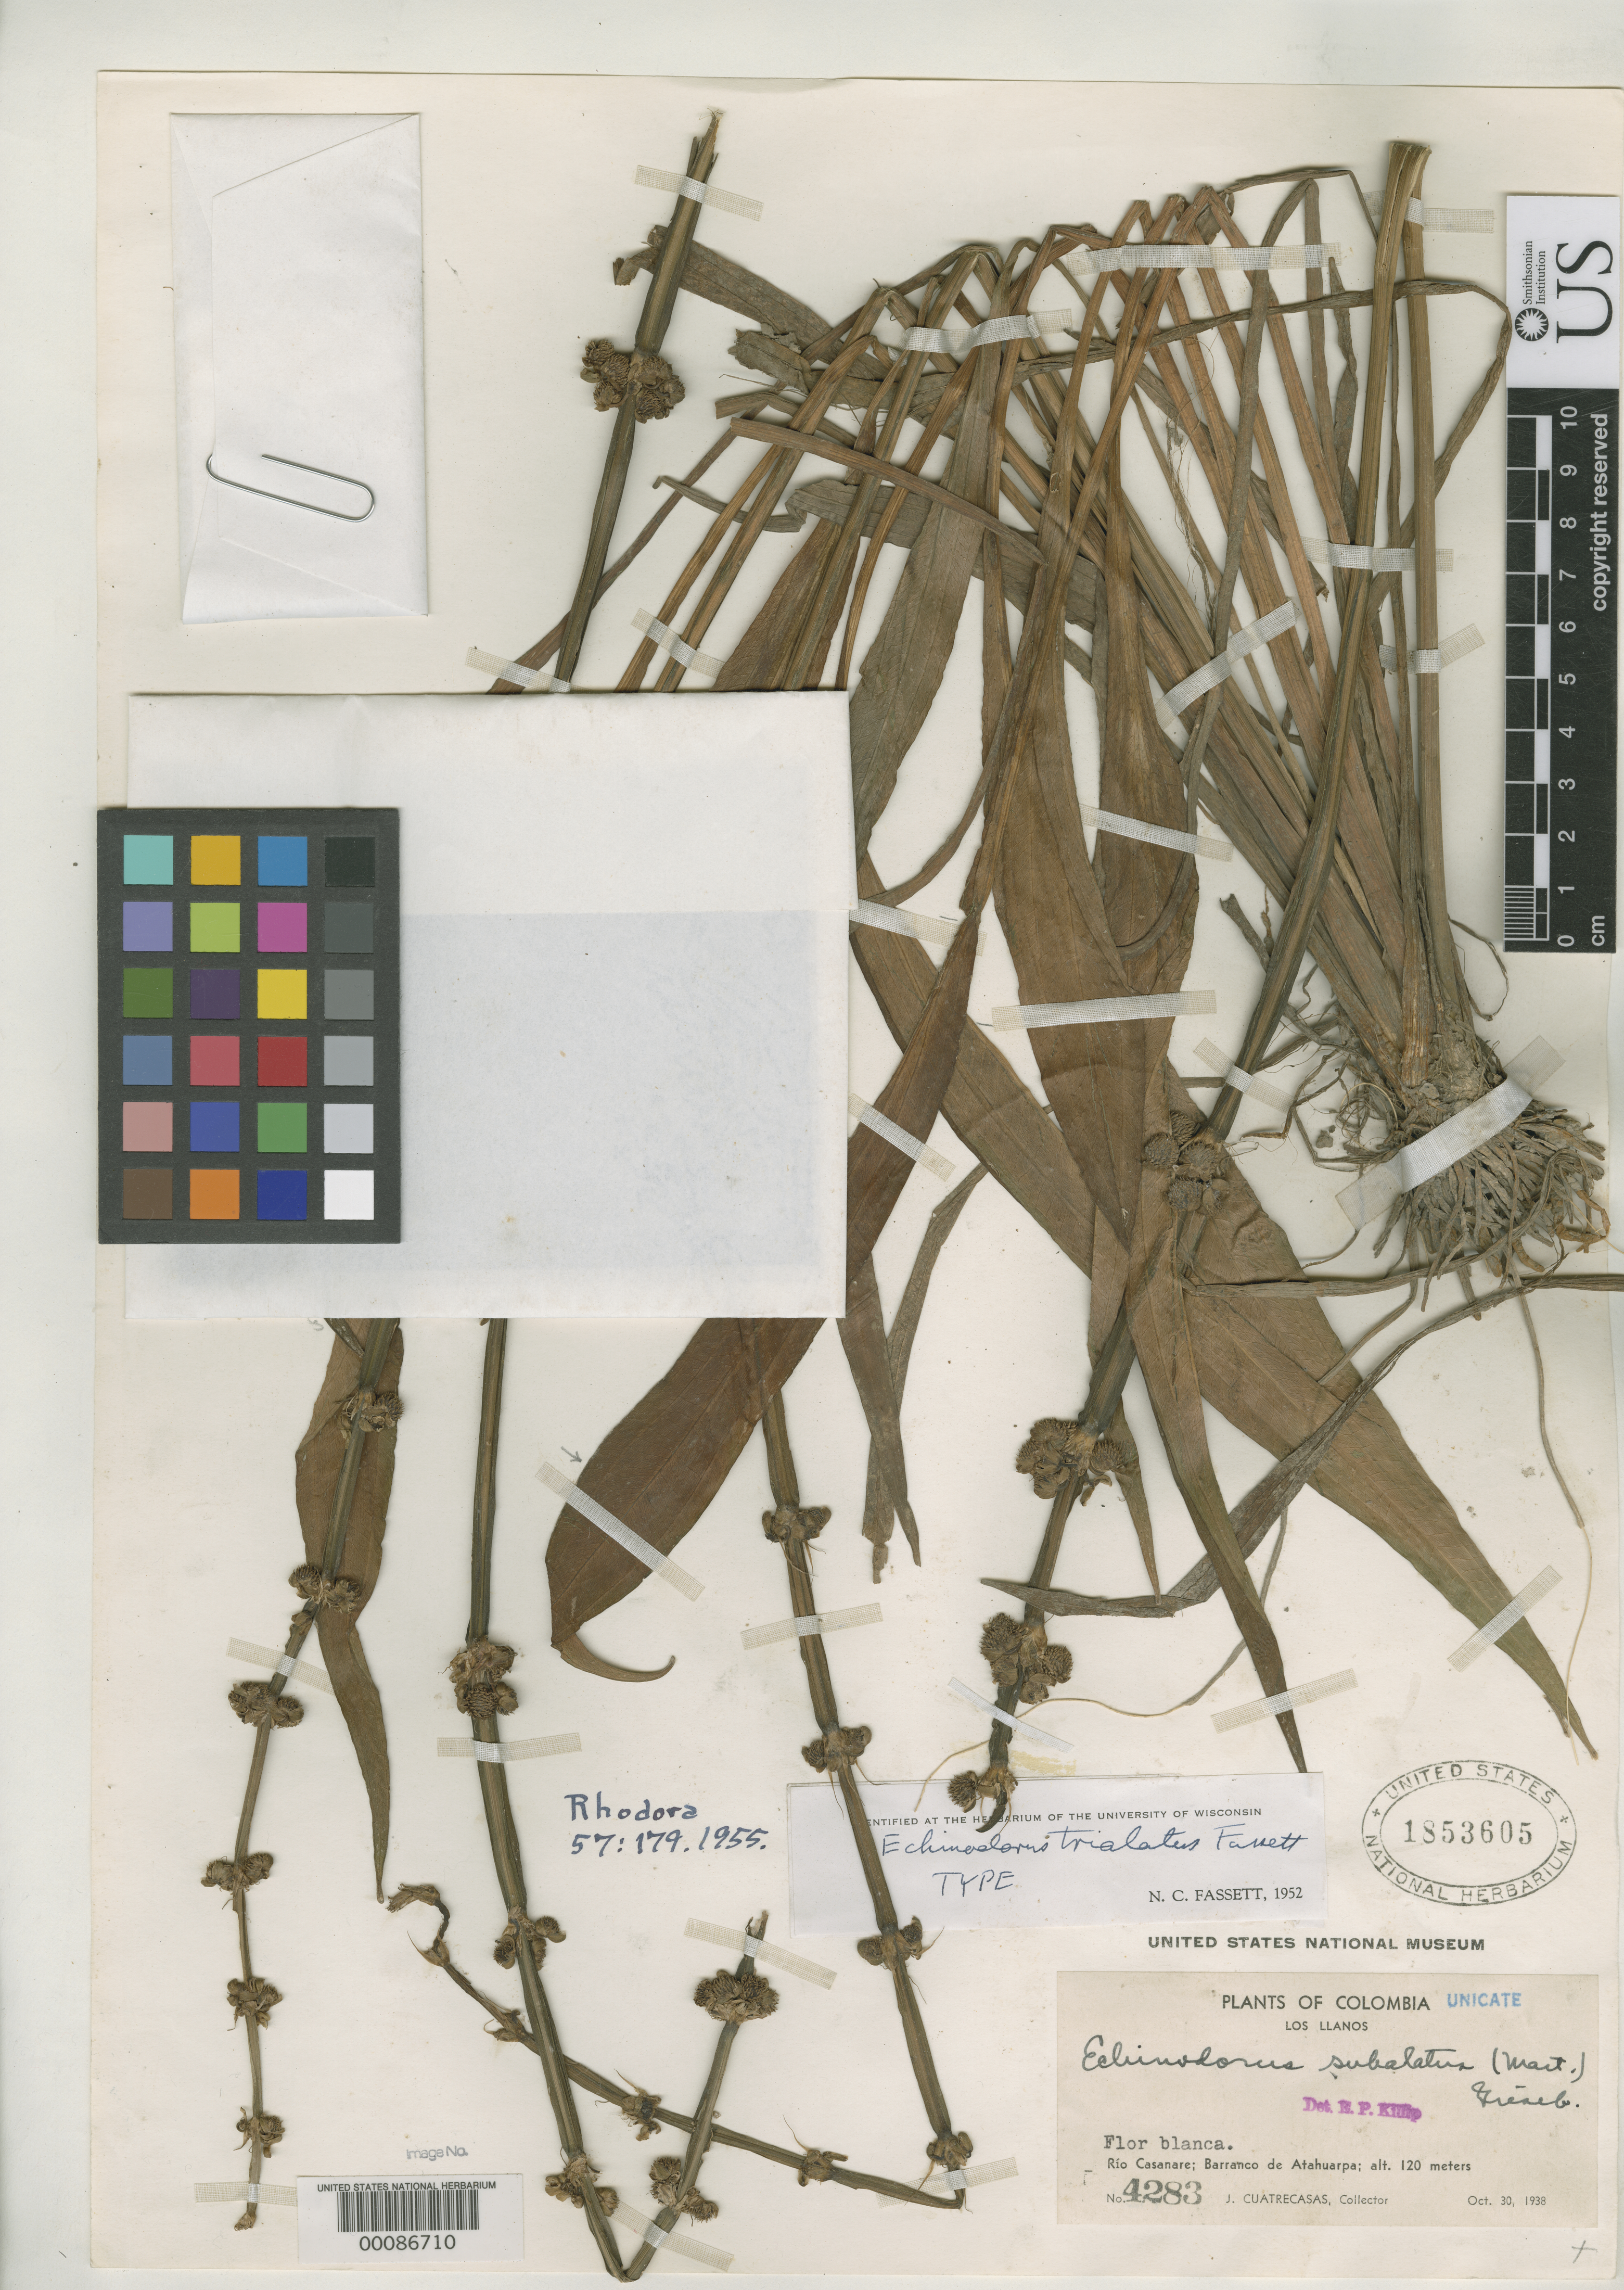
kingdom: Plantae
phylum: Tracheophyta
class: Liliopsida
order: Alismatales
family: Alismataceae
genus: Echinodorus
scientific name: Echinodorus trialatus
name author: Fassett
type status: Holotype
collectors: J. Cuatrecasas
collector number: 4283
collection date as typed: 30 Oct 1938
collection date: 1938-10-30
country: Colombia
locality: Rio Casanare, Barranco de Atahuarpa.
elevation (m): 120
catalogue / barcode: US 1853605